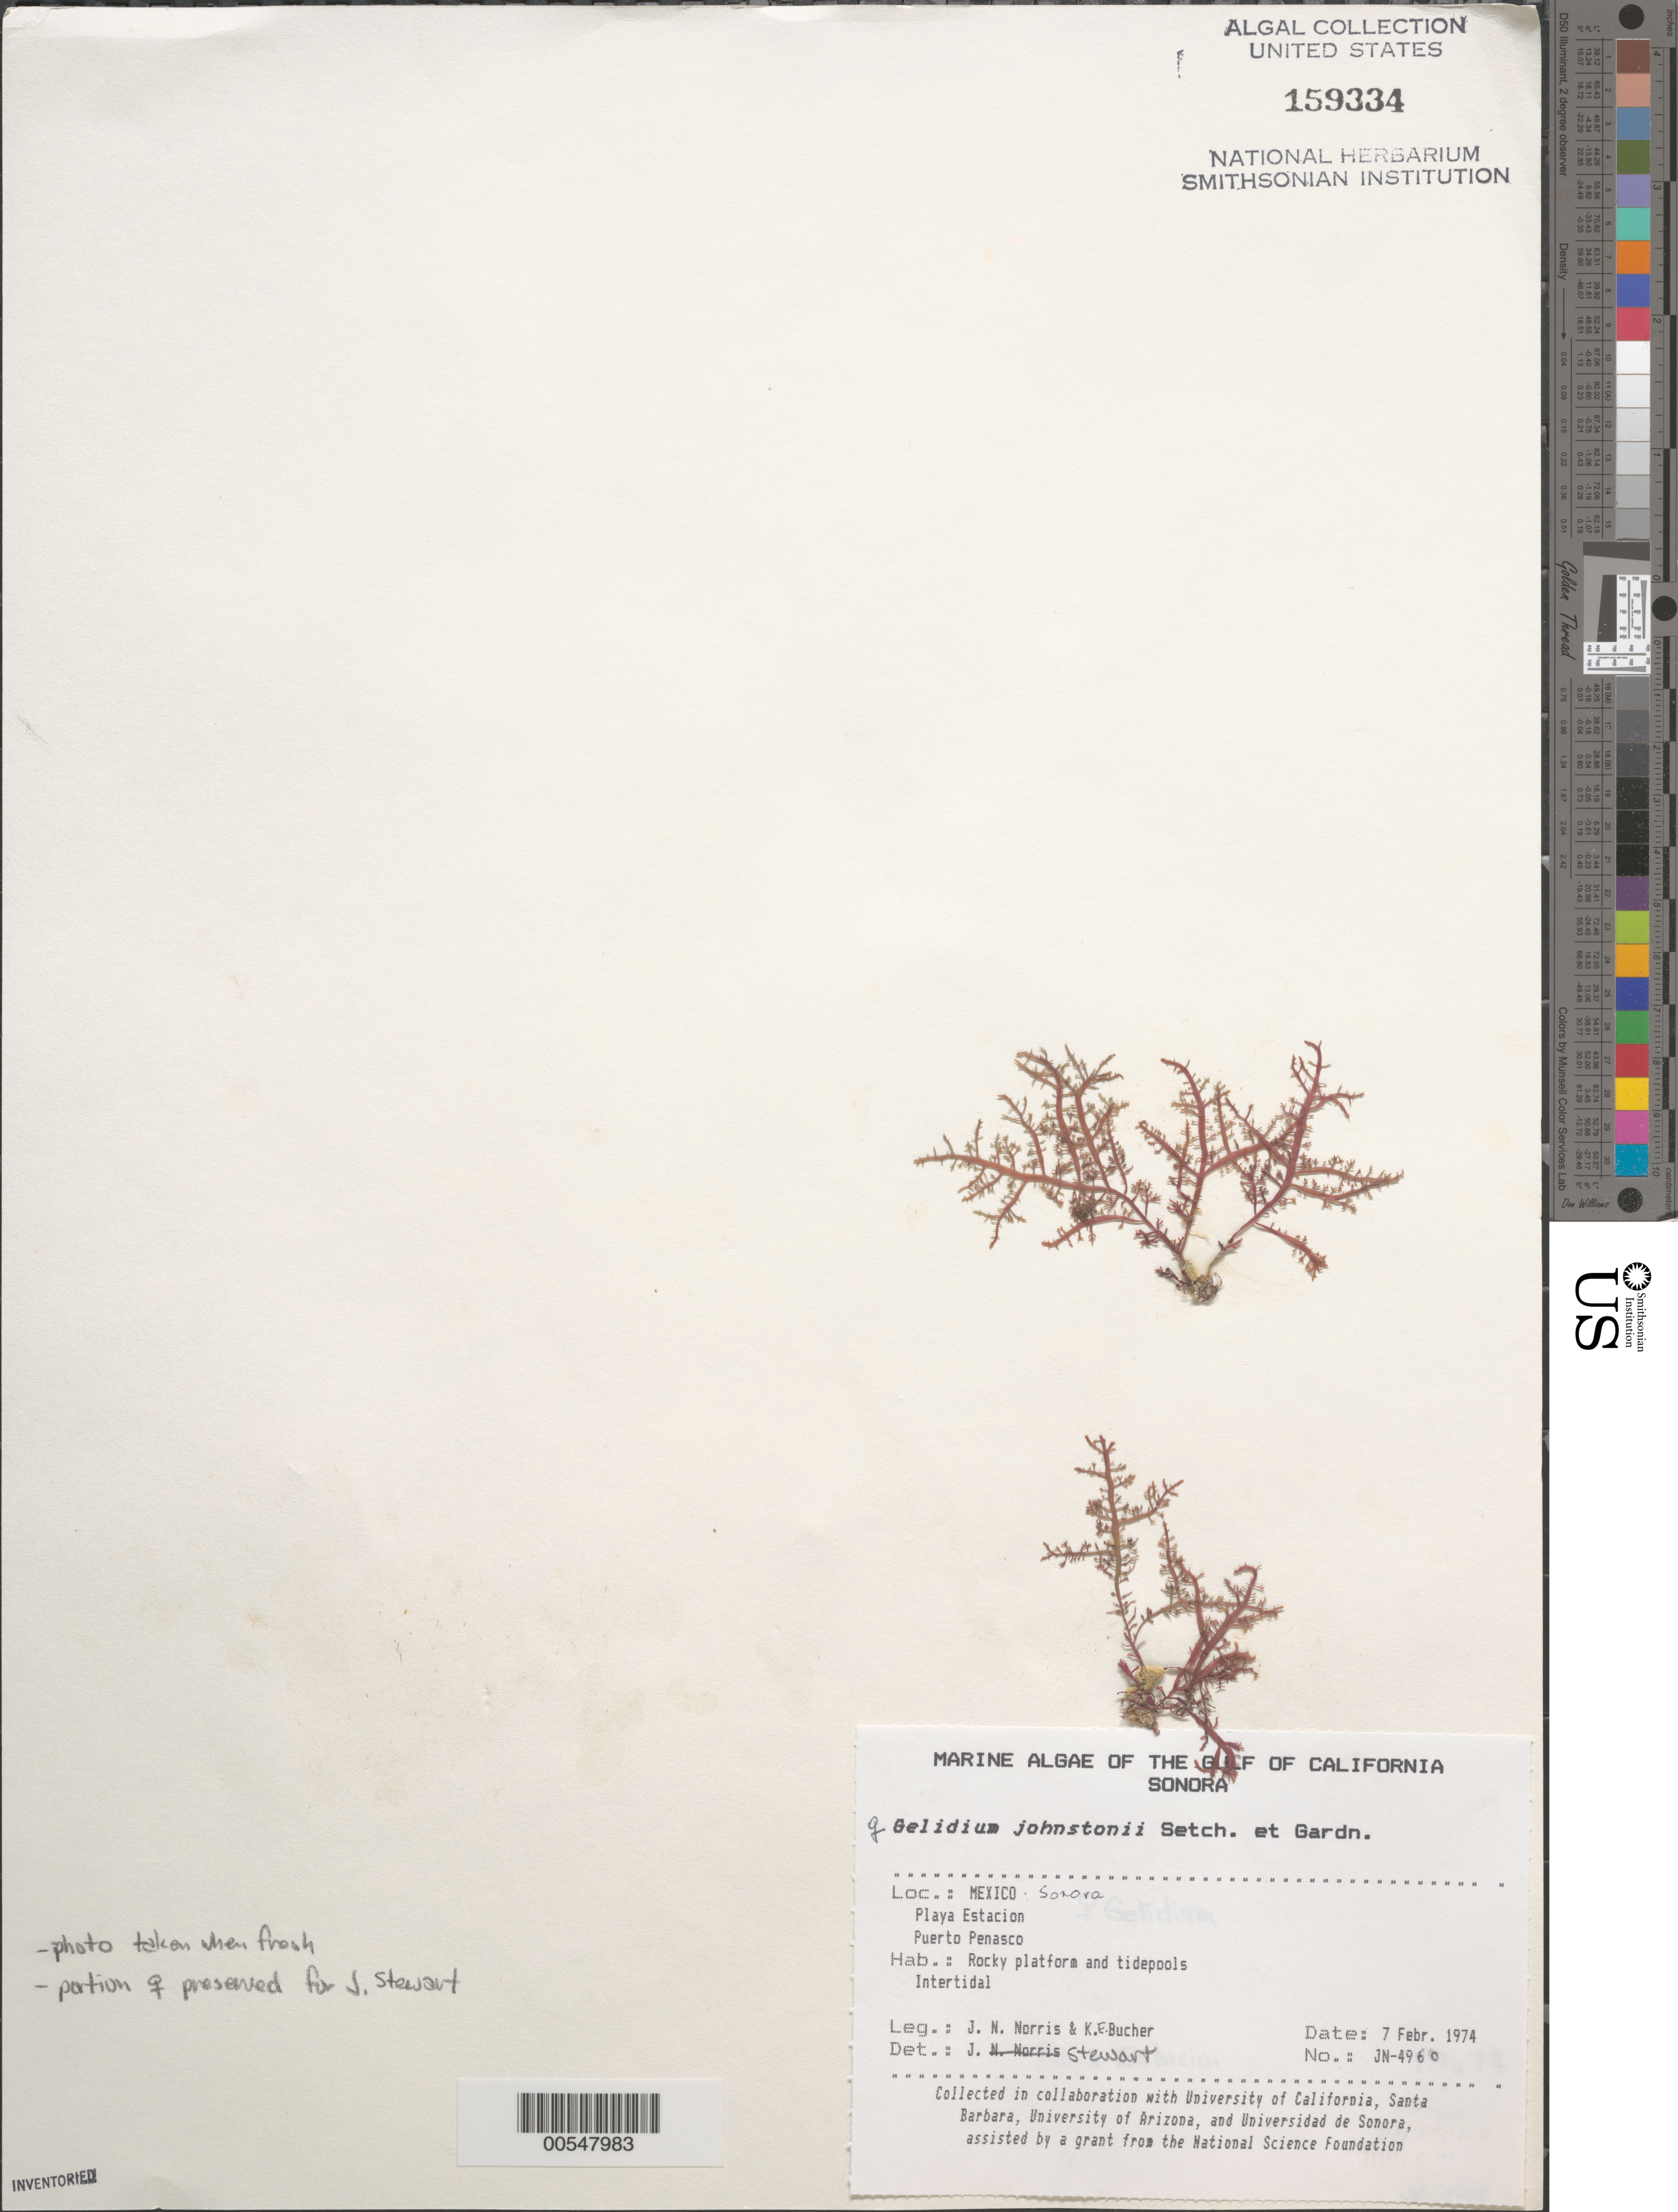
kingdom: Plantae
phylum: Rhodophyta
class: Florideophyceae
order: Gelidiales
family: Gelidiaceae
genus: Gelidium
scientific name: Gelidium johnstonii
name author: Setchell & N.L. Gardner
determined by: Stewart, J.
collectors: J. N. Norris & K. E. Bucher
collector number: JN-4960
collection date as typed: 07 Feb 1974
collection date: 1974-02-07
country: Mexico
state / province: Sonora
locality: Playa Estacion, Puerto Penasco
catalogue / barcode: US 159334